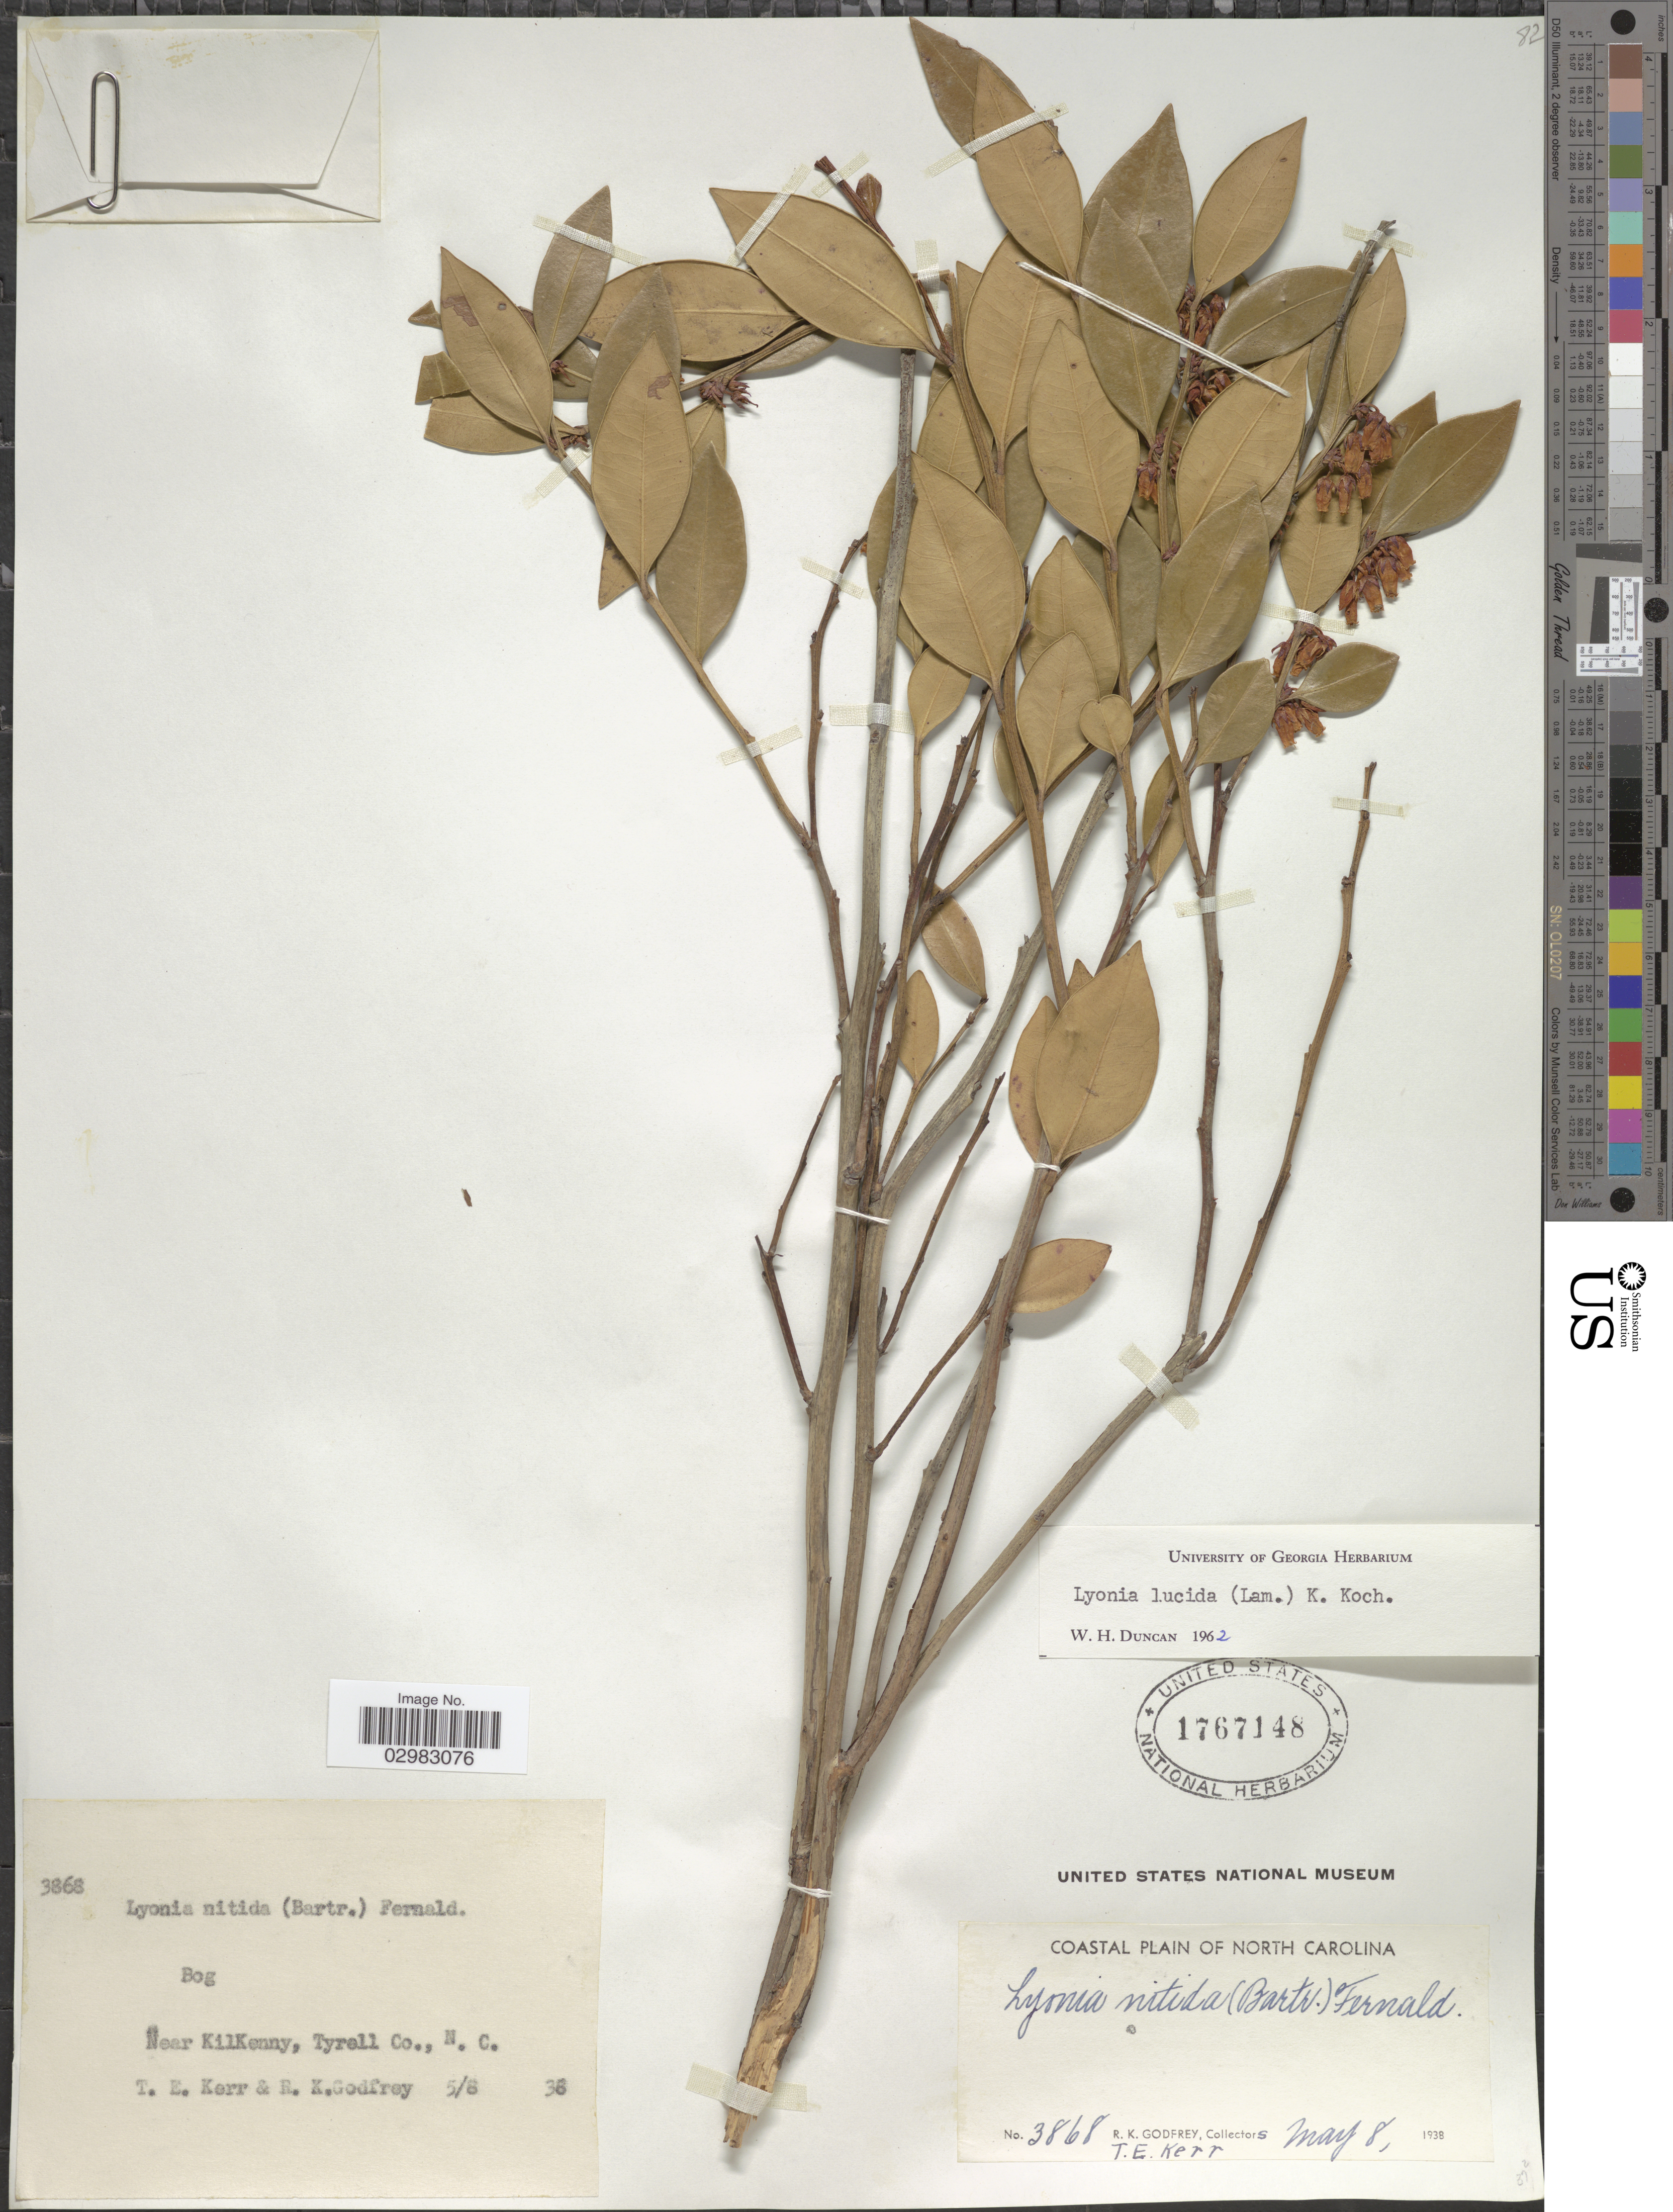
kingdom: Plantae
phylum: Tracheophyta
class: Magnoliopsida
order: Ericales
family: Ericaceae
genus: Lyonia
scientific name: Lyonia lucida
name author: K. Koch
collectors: R. K. Godfrey & T. E. Kerr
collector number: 3868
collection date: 1938-05-08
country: United States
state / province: North Carolina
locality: Coastal Plain of North Carolina. Near KilKenny, Tyrell Co., N.C.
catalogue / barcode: US 1767148